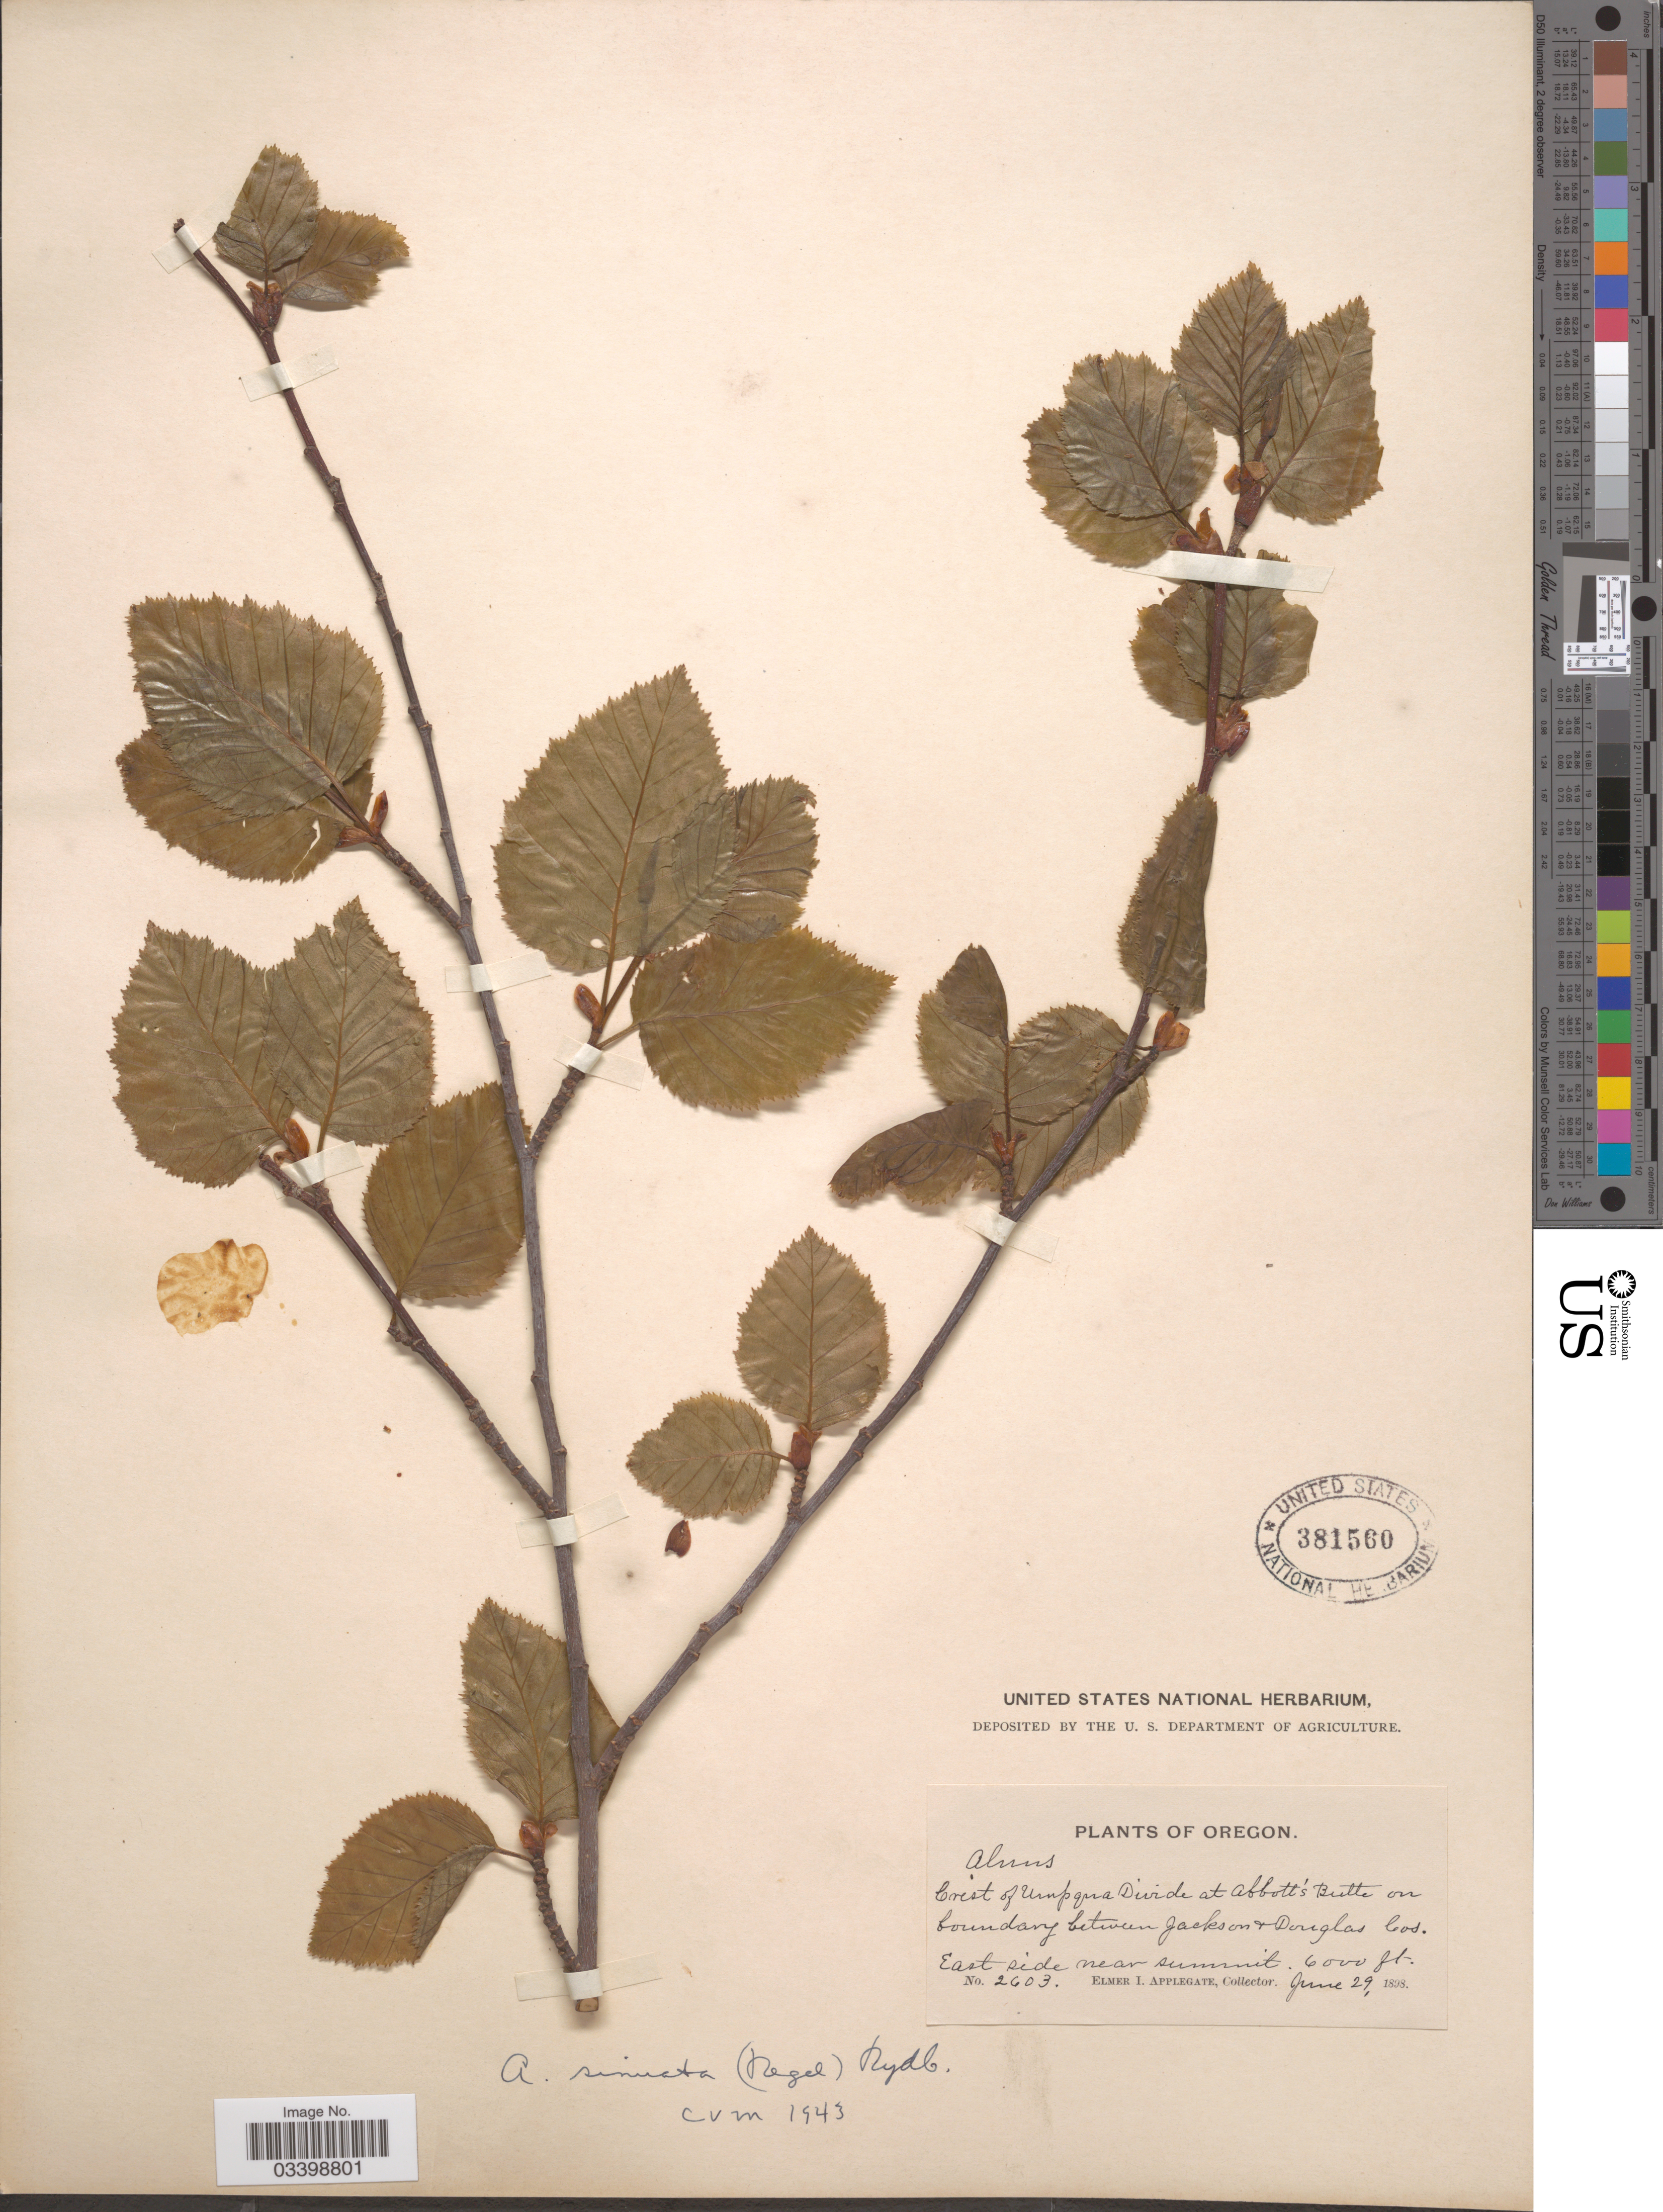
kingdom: Plantae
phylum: Tracheophyta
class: Magnoliopsida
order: Fagales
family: Betulaceae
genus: Alnus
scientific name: Alnus viridis subsp. sinuata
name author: Regel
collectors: E. I. Applegate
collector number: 2603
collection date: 1898-06-29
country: United States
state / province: Oregon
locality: Crest of Umpqua Divide at Abbott's Butte on boundary between Jackson & Douglas Cos. East side near summit.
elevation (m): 1829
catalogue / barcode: US 381560